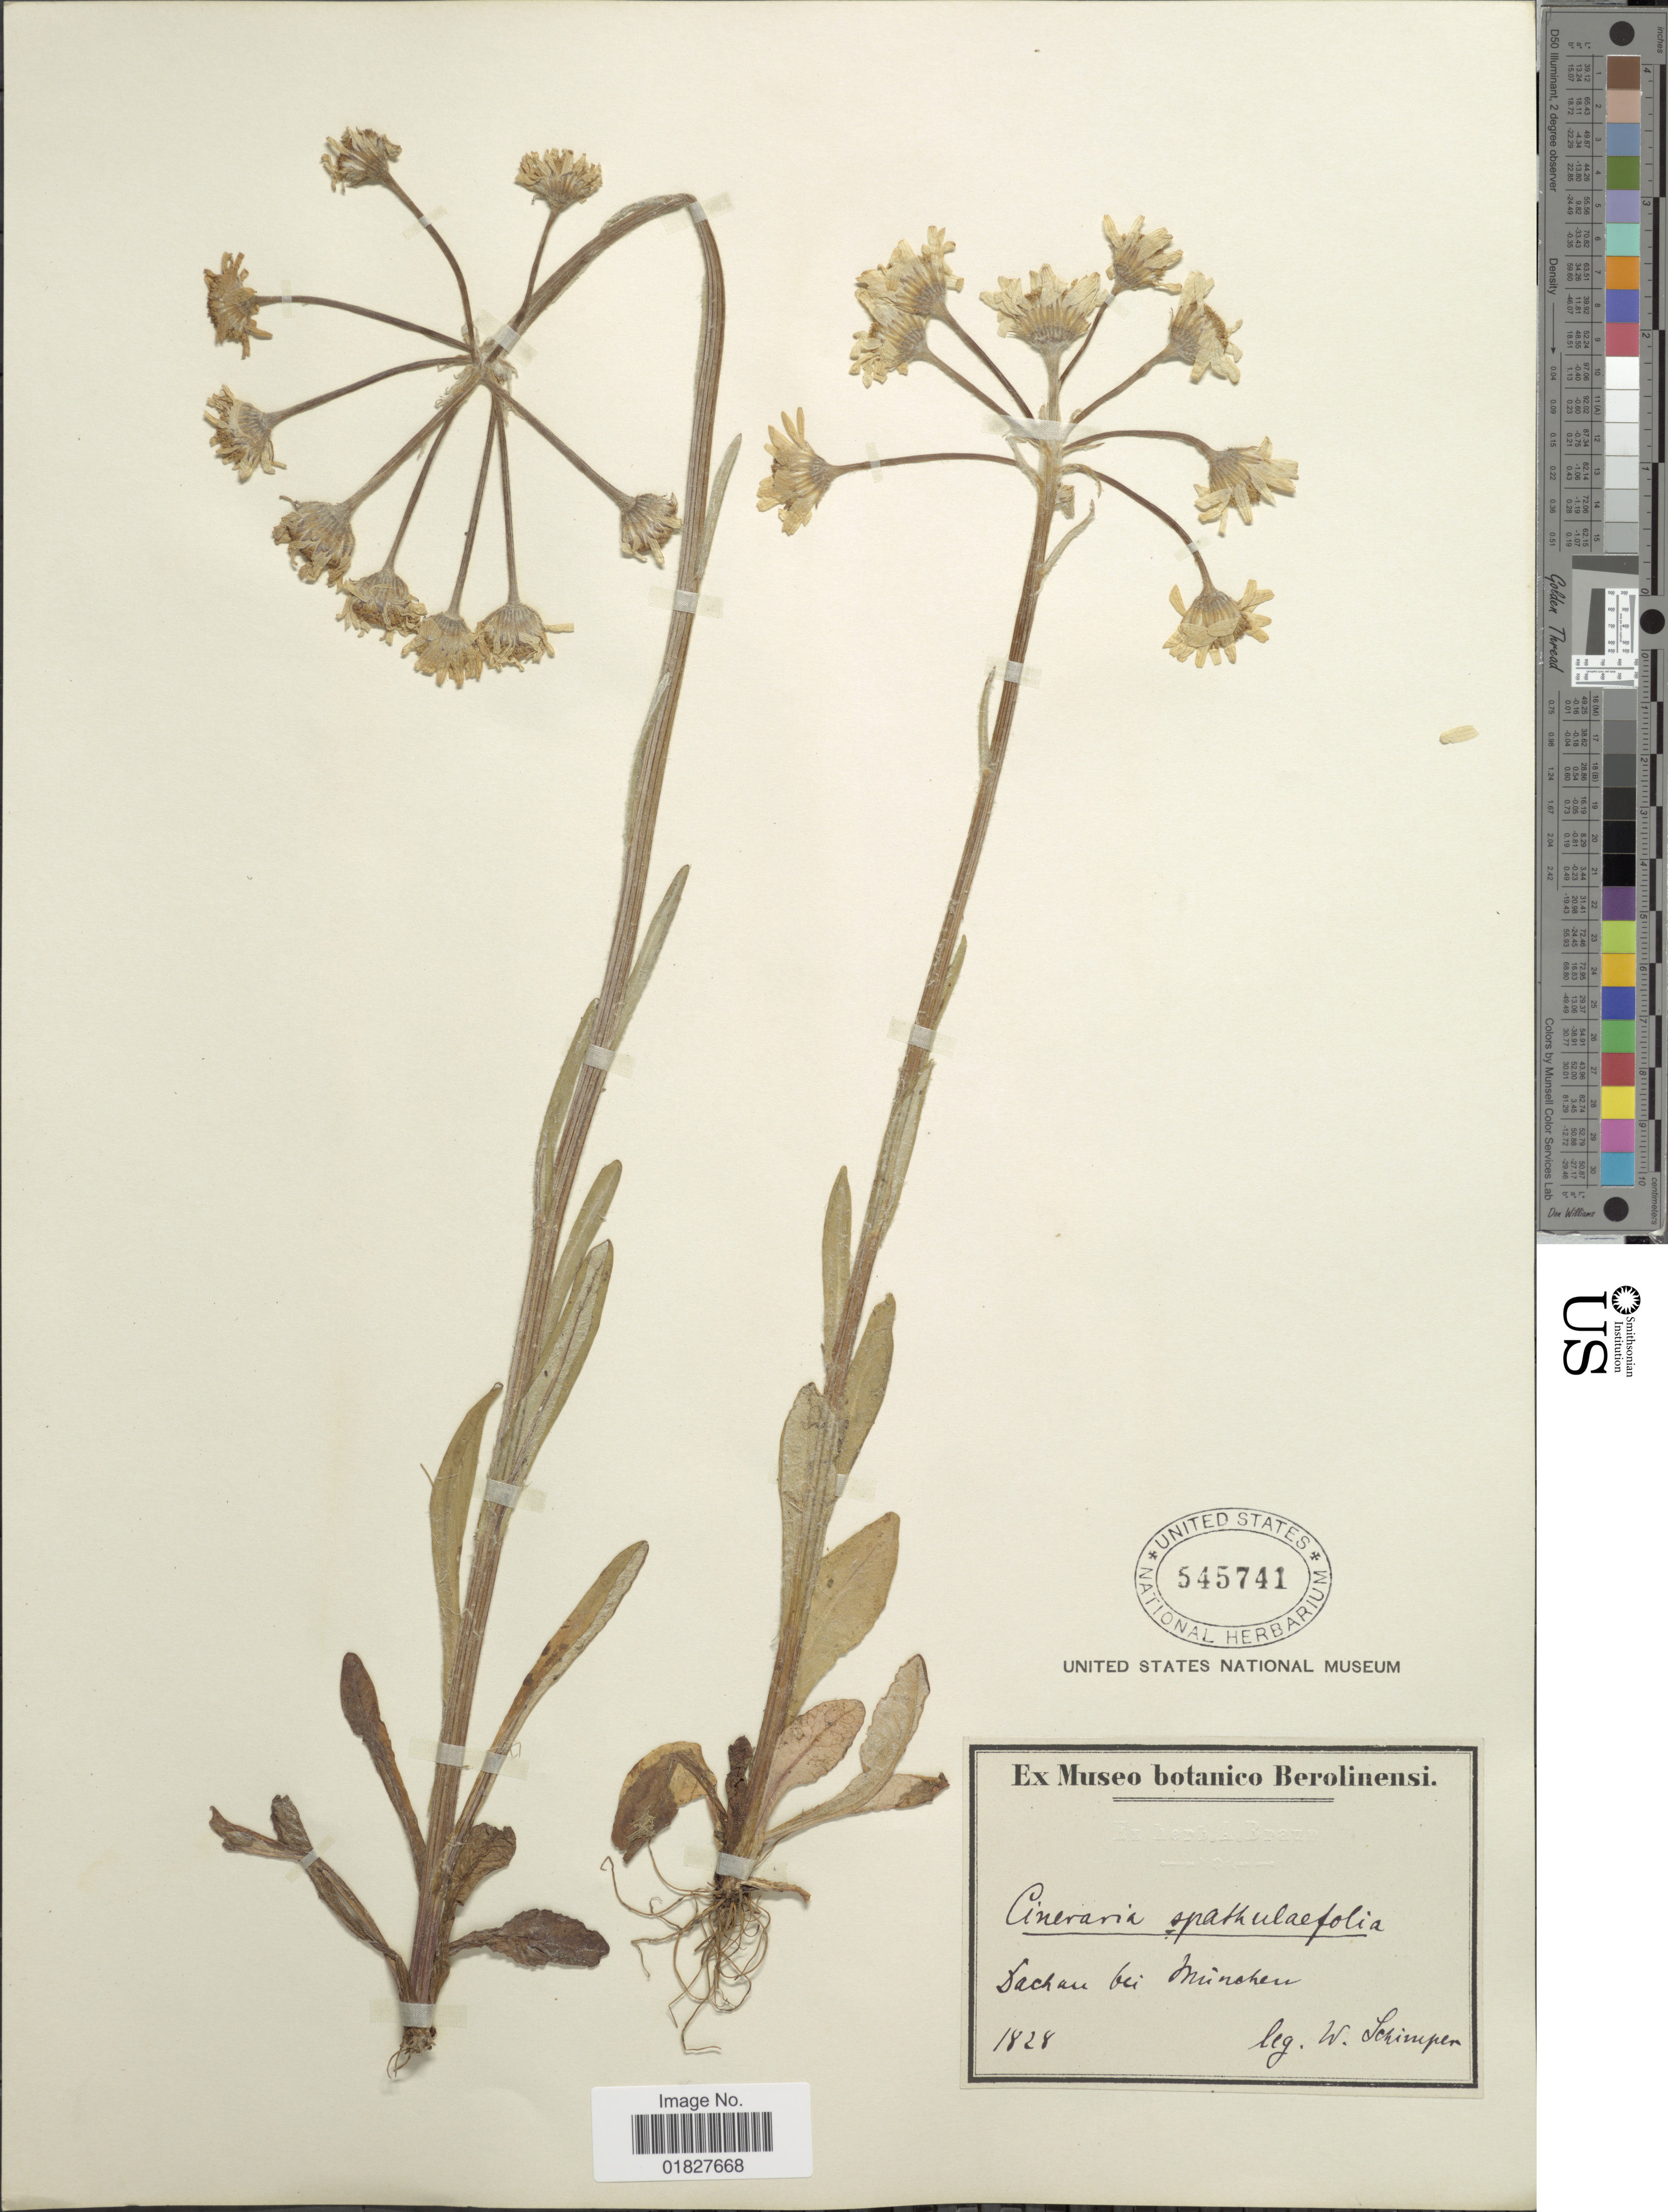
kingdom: Plantae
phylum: Tracheophyta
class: Magnoliopsida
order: Asterales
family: Asteraceae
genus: Cineraria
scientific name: Cineraria spathulifolia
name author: C.C. Gmel.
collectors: W. Schimper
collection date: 1828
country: Germany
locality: Dachau bei München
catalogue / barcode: US 545741